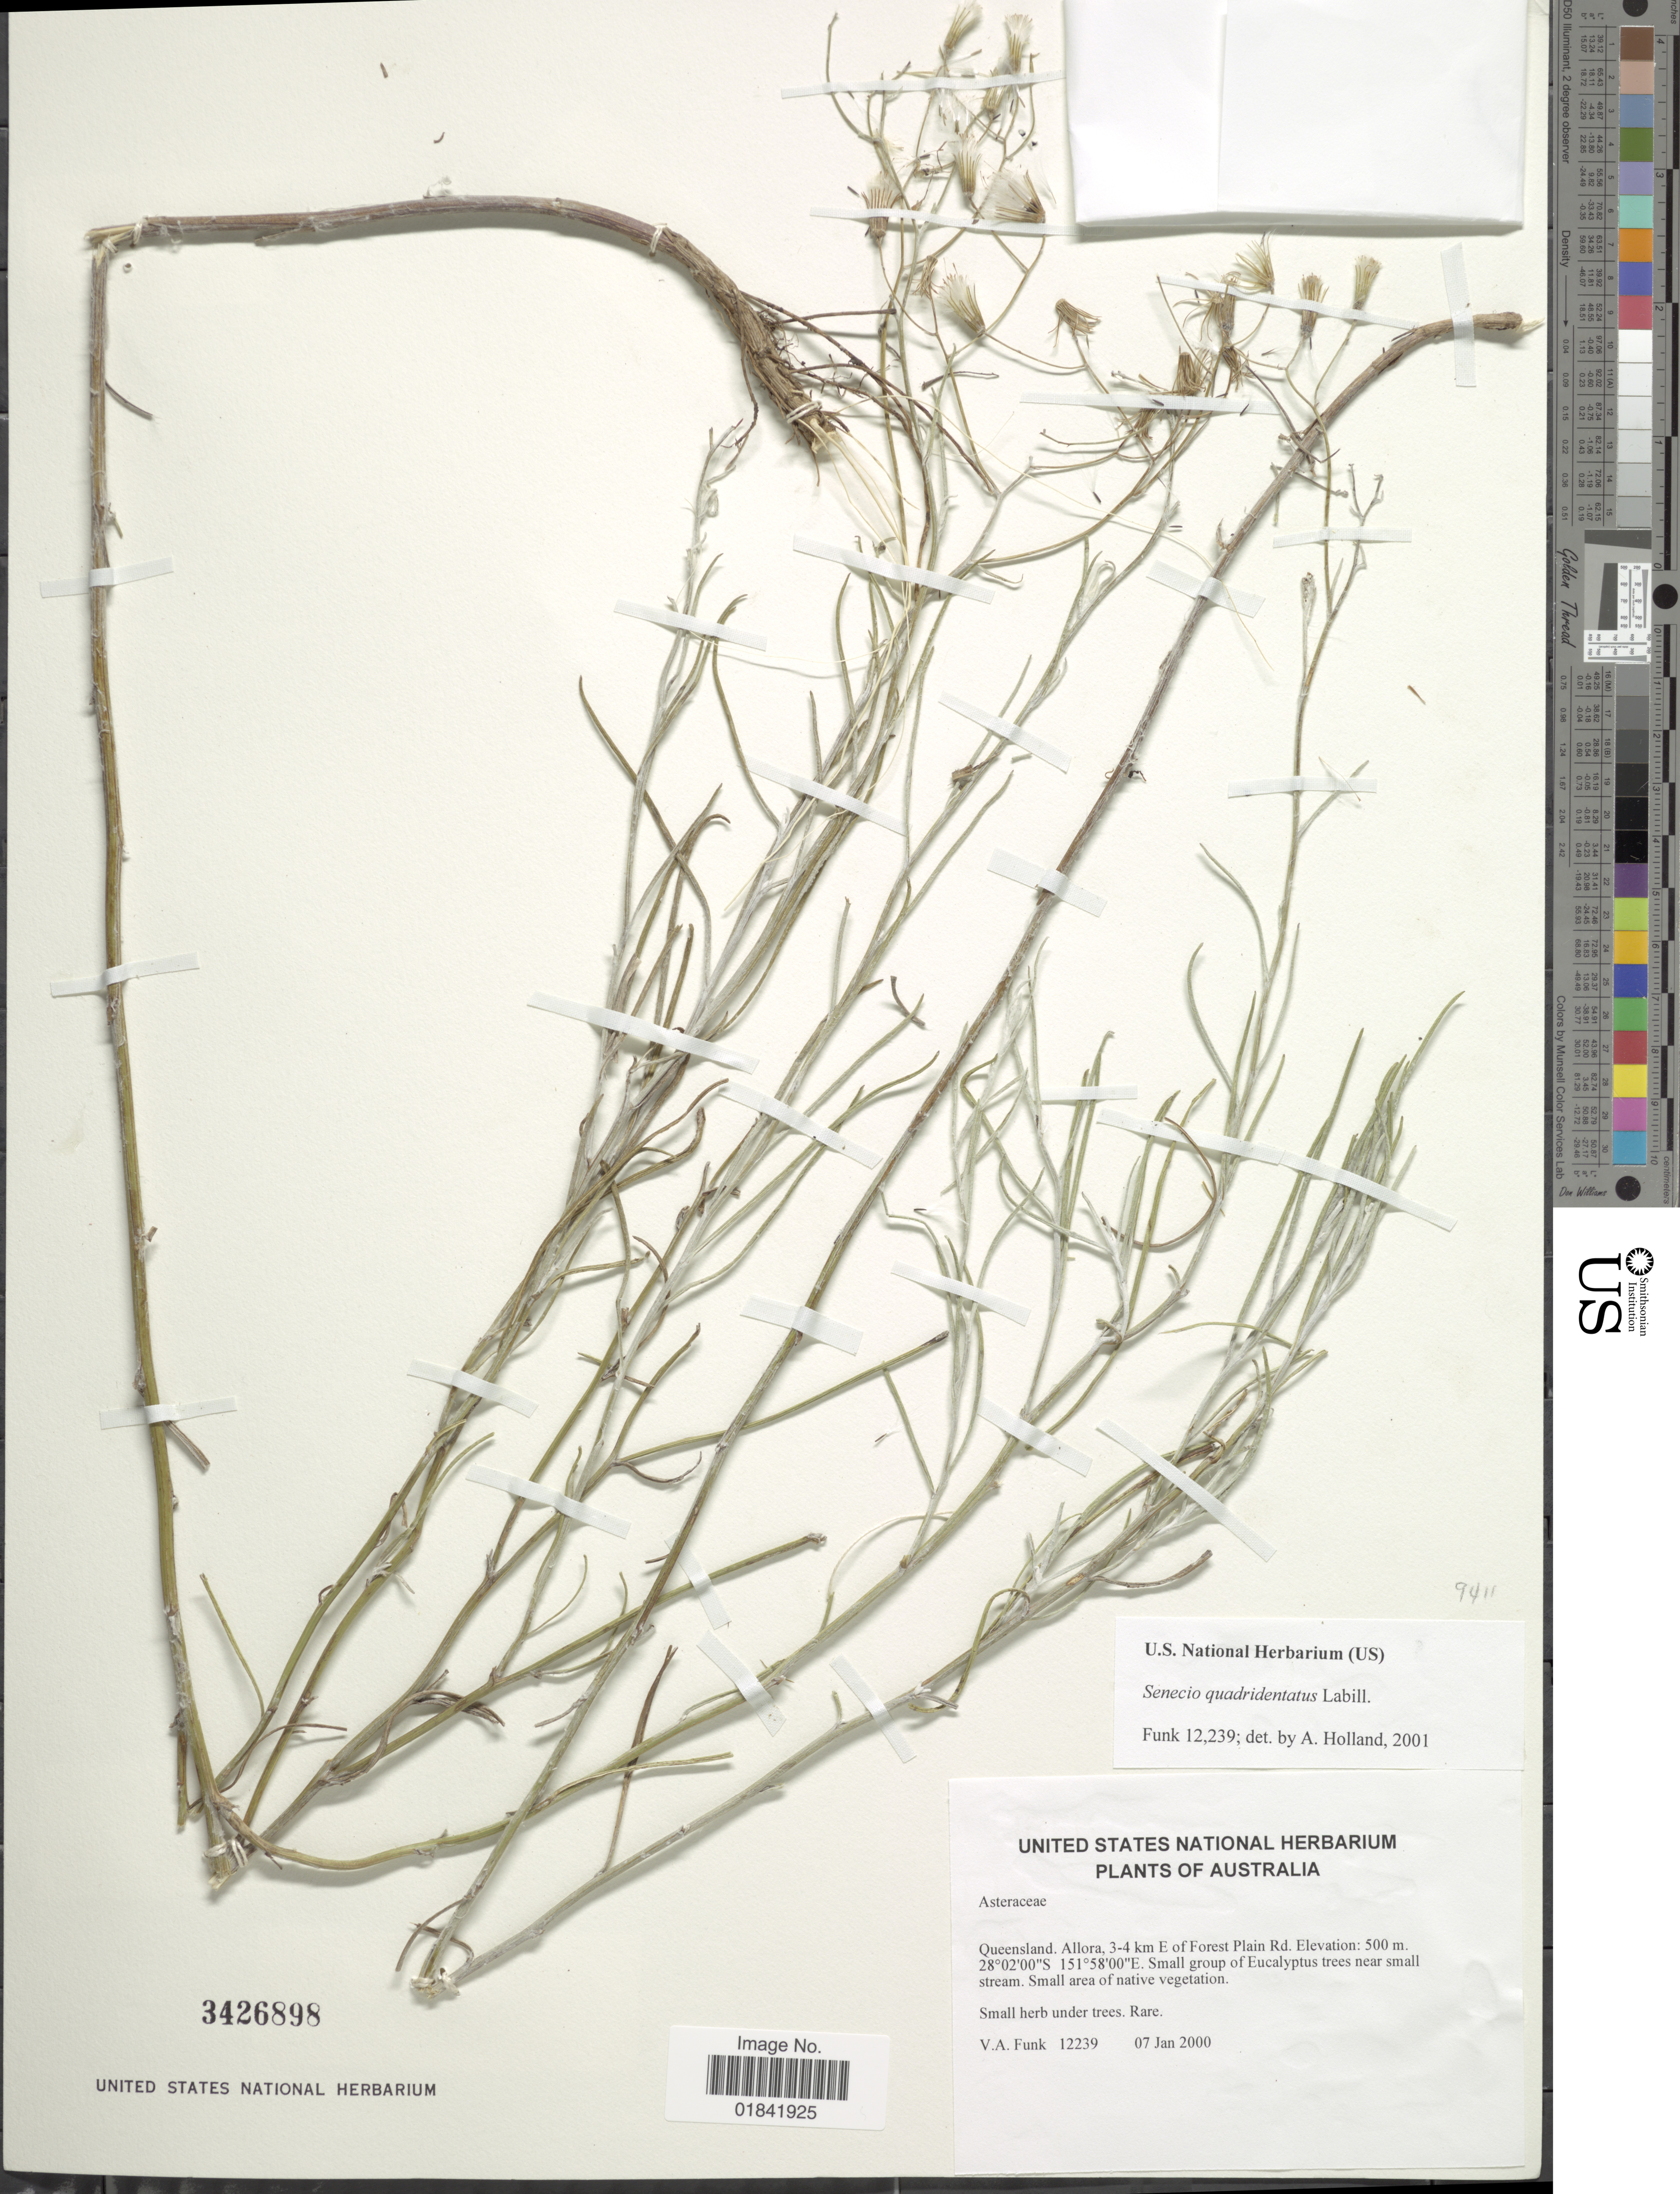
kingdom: Plantae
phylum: Tracheophyta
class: Magnoliopsida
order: Asterales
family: Asteraceae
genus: Senecio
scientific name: Senecio quadridentatus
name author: Labill.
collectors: V. Funk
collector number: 12239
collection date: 2000-01-07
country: Australia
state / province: Queensland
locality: Allora, 3-4 km E of Forest Plain Rd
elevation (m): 500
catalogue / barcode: US 3426898